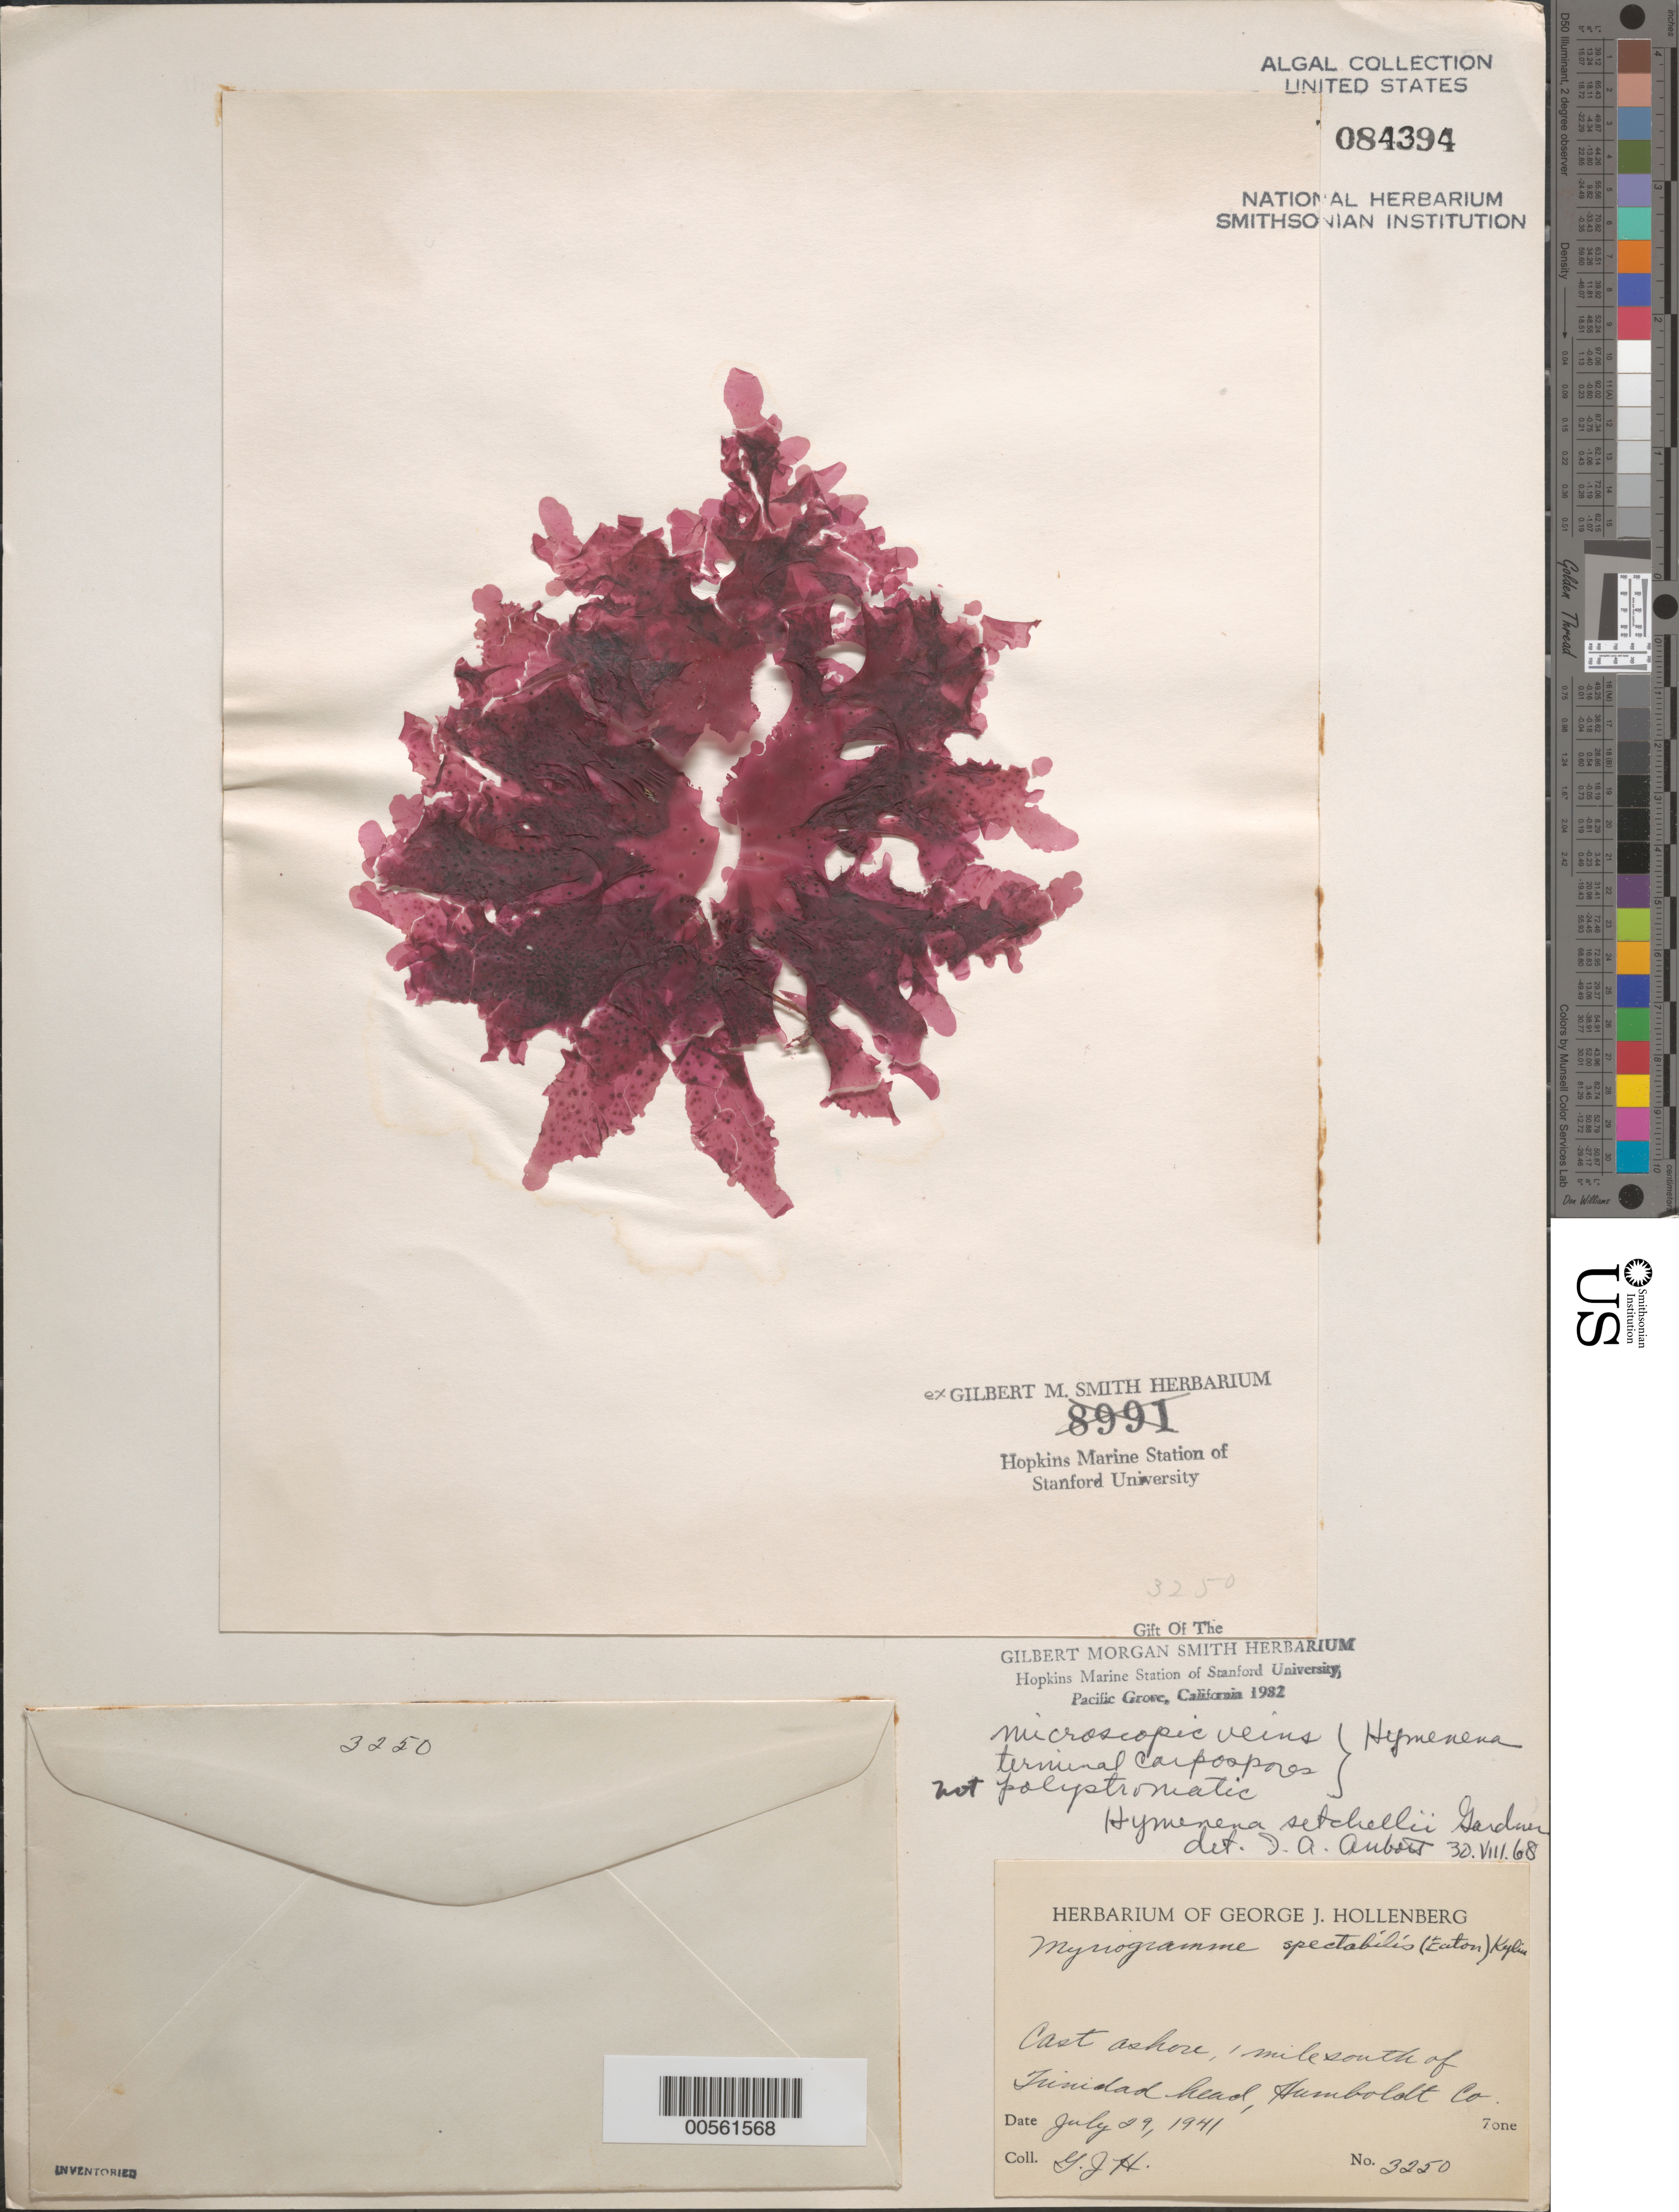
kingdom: Plantae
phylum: Rhodophyta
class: Florideophyceae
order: Ceramiales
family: Delesseriaceae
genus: Hymenena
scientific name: Hymenena setchellii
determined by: Abbott, Isabella A.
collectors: G. Hollenberg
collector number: GJH 3250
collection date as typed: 29 Jul 1941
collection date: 1941-07-29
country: United States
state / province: California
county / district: Humboldt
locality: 1 mile south of Trinidad Head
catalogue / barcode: US 84394